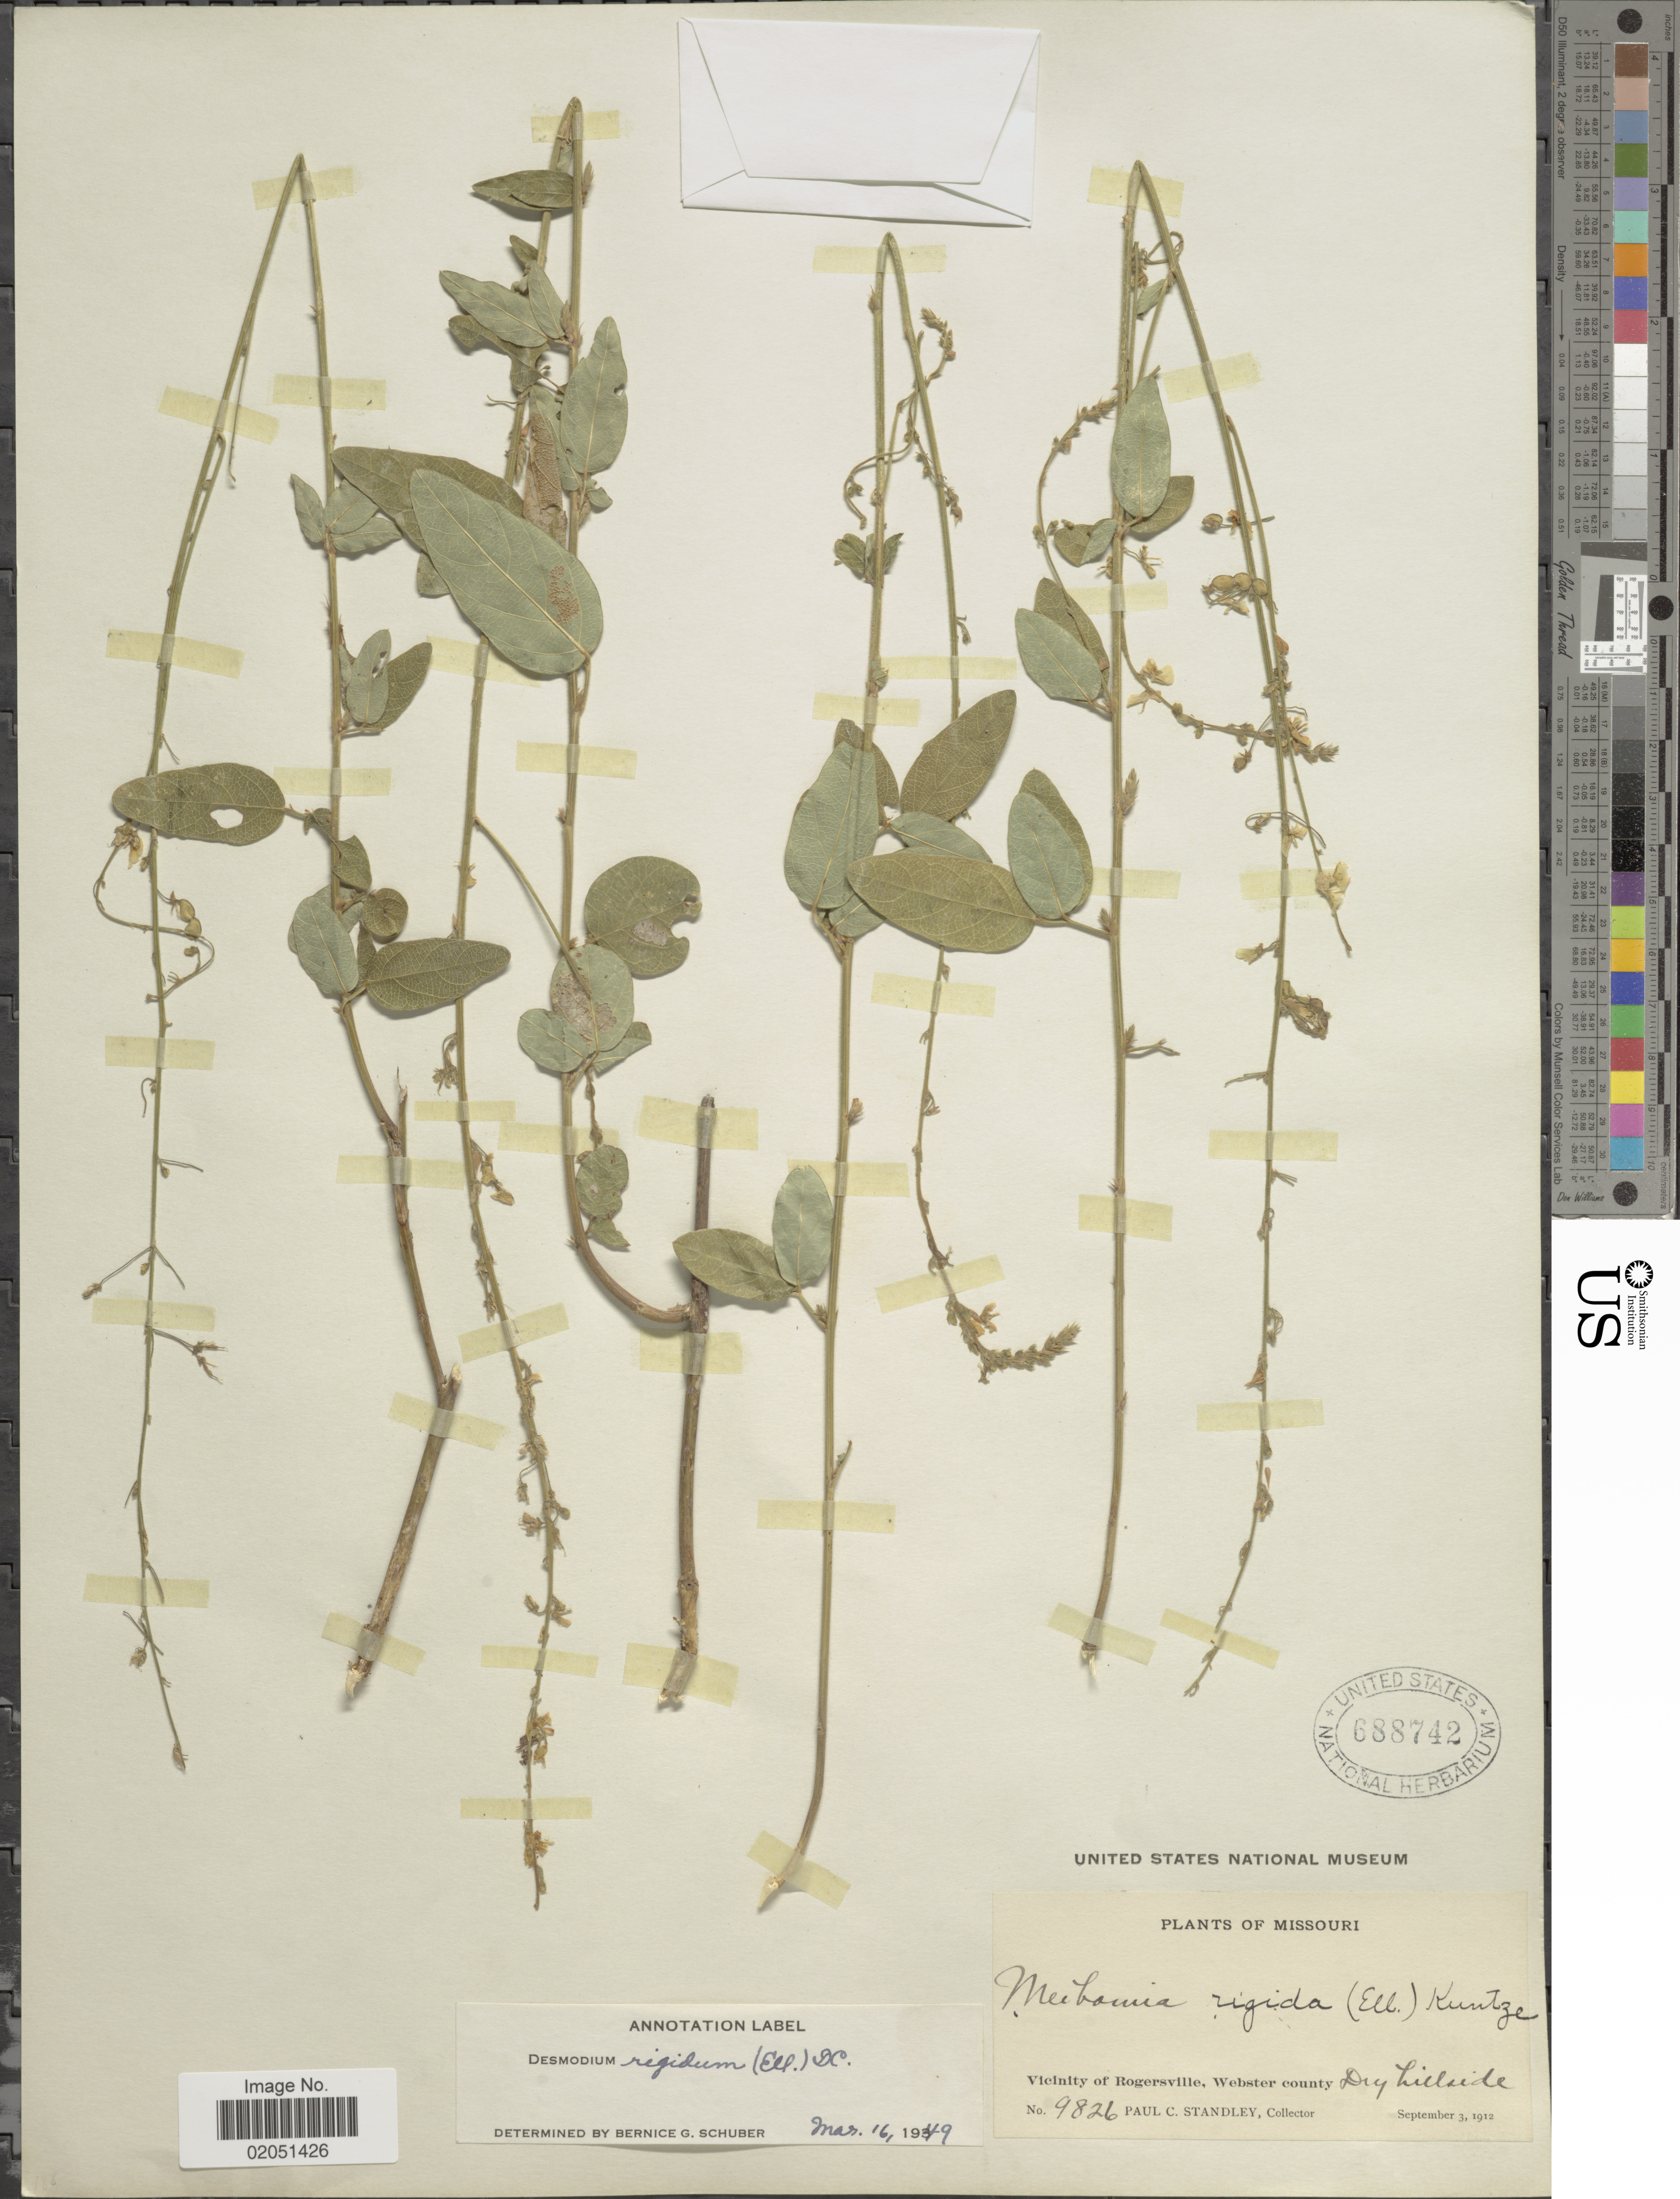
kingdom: Plantae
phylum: Tracheophyta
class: Magnoliopsida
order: Fabales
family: Fabaceae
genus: Desmodium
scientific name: Desmodium rigidum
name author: (Elliott) DC.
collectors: P. C. Standley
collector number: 9826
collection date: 1912-09-03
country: United States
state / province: Missouri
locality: Vicinity of Rogersville, Webster County, dry hillside.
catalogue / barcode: US 688742